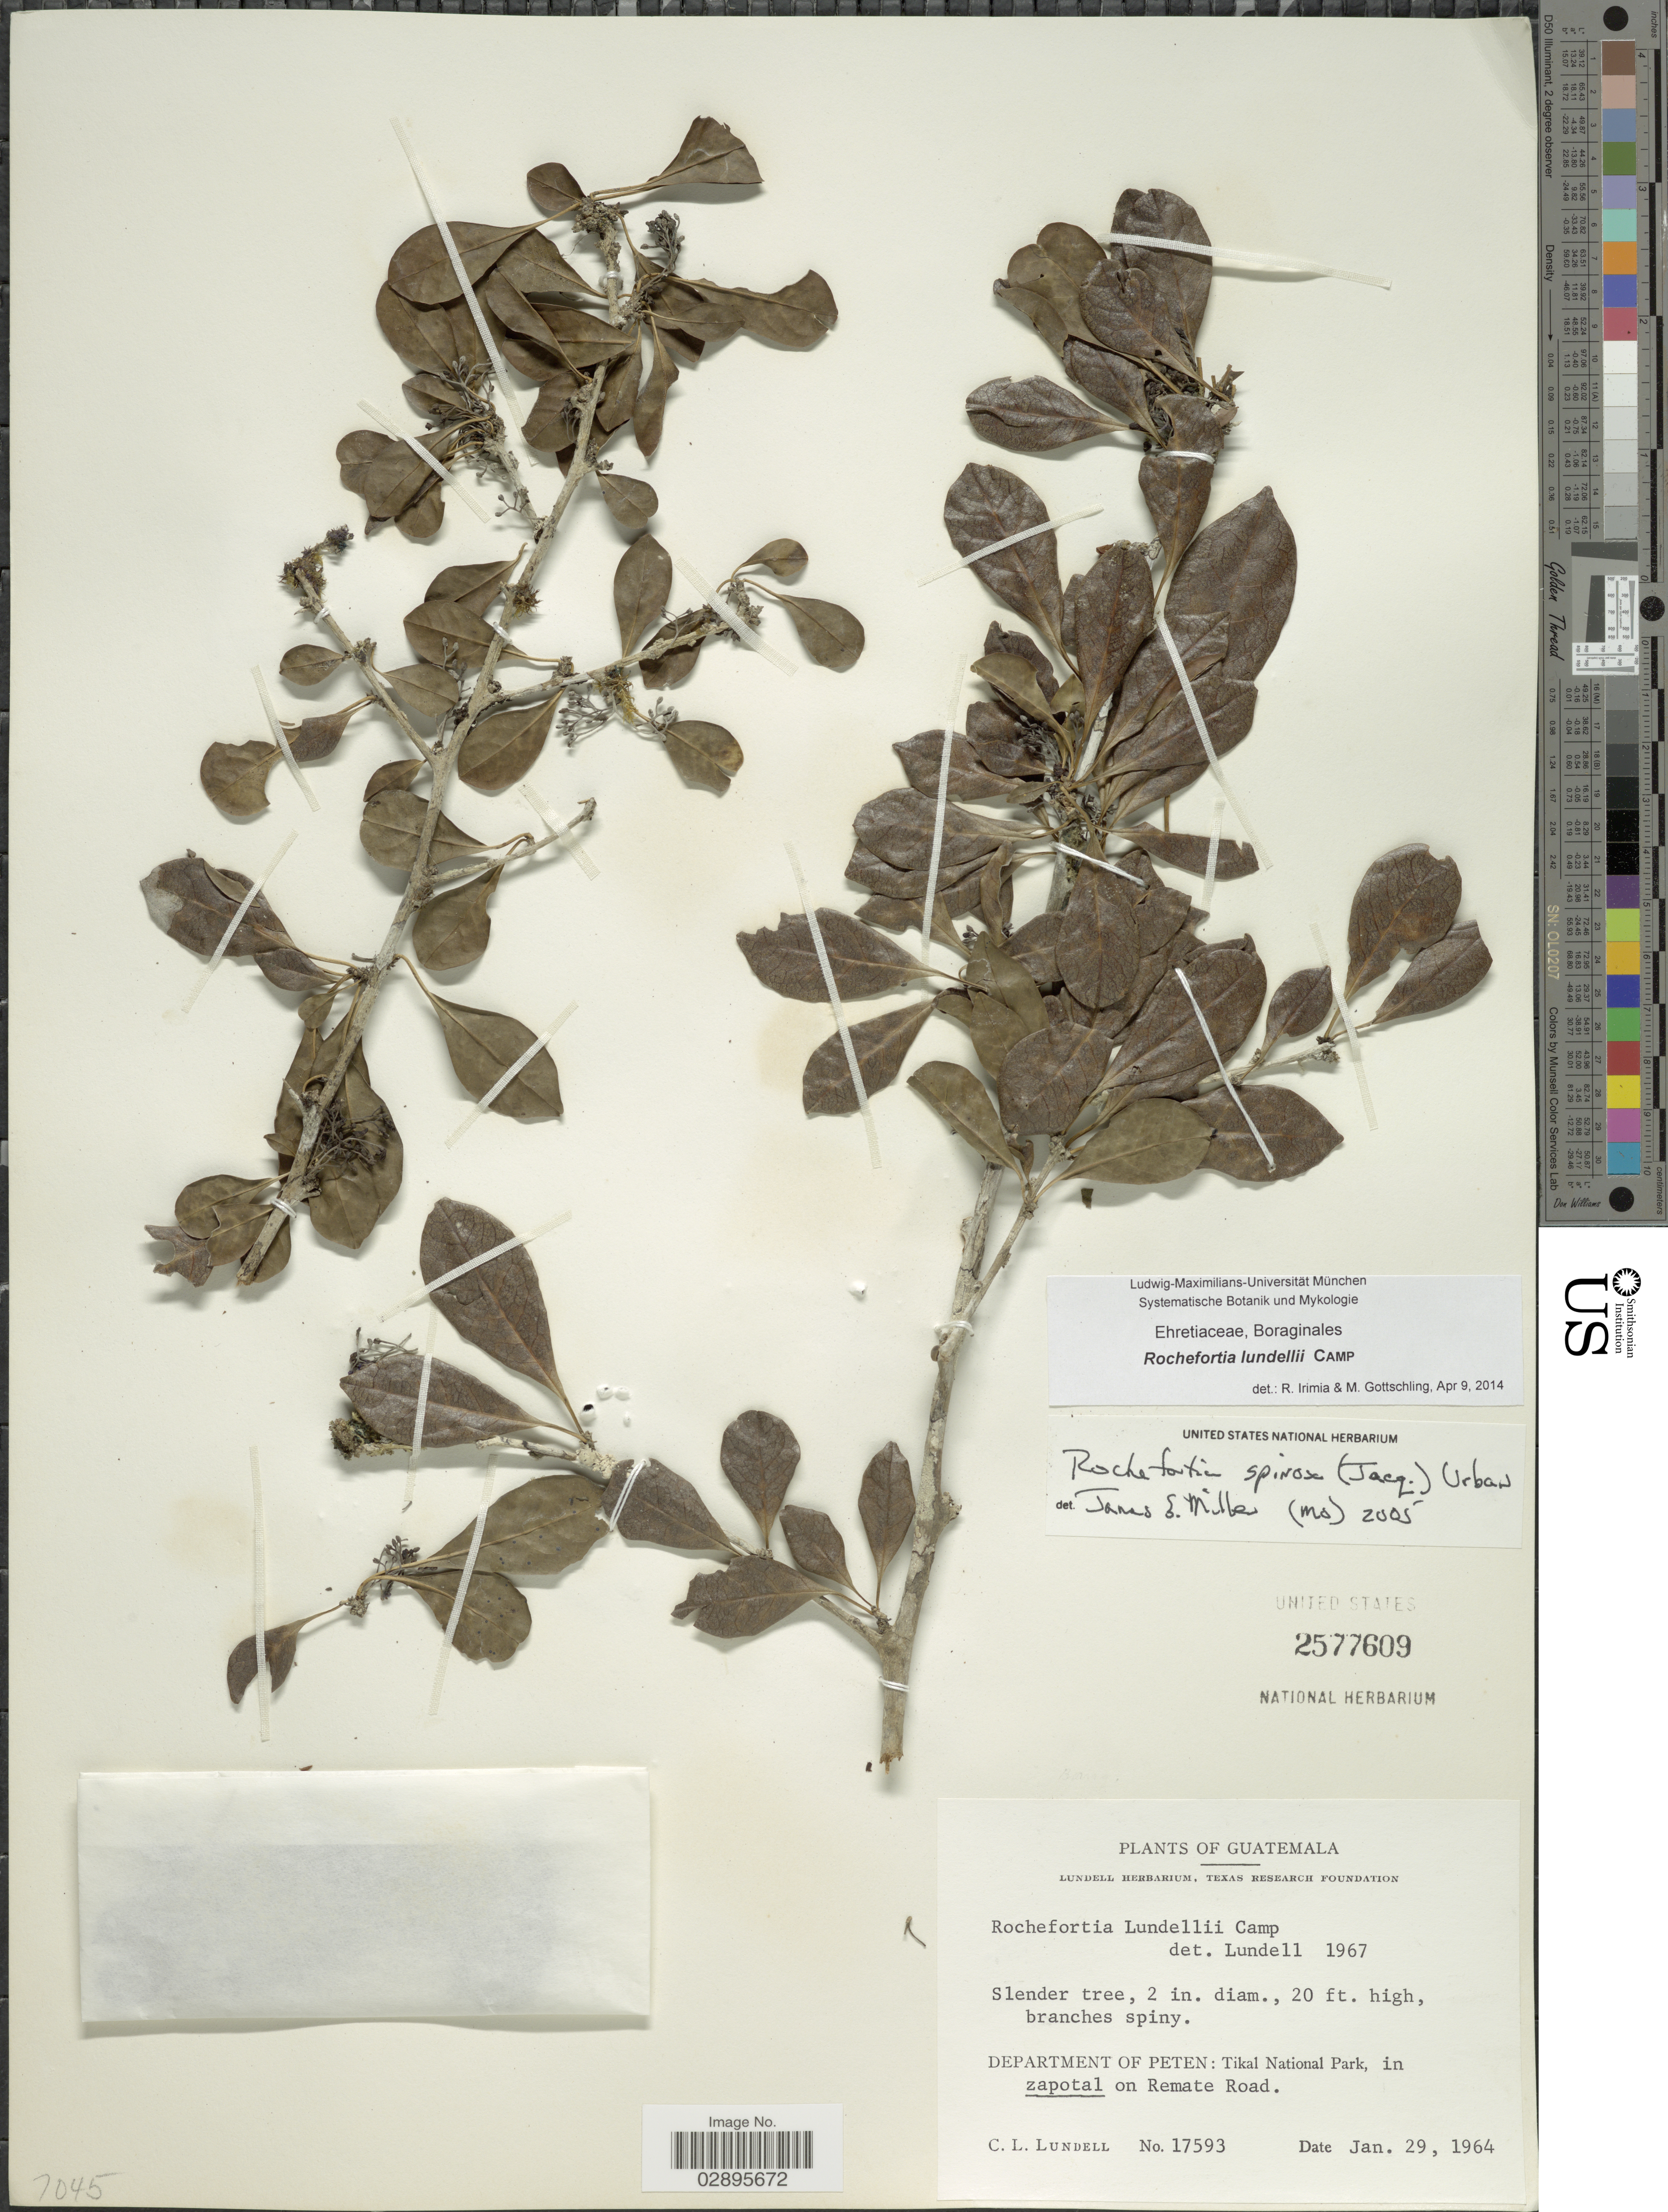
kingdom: Plantae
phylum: Tracheophyta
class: Magnoliopsida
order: Boraginales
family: Ehretiaceae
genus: Rochefortia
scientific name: Rochefortia lundellii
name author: Camp in Lundell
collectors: C. L. Lundell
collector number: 17593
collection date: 1964-01-29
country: Guatemala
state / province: El Petén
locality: Department of Peten: Tikal National Park, in zapotal on Remate Road.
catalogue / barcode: US 2577609